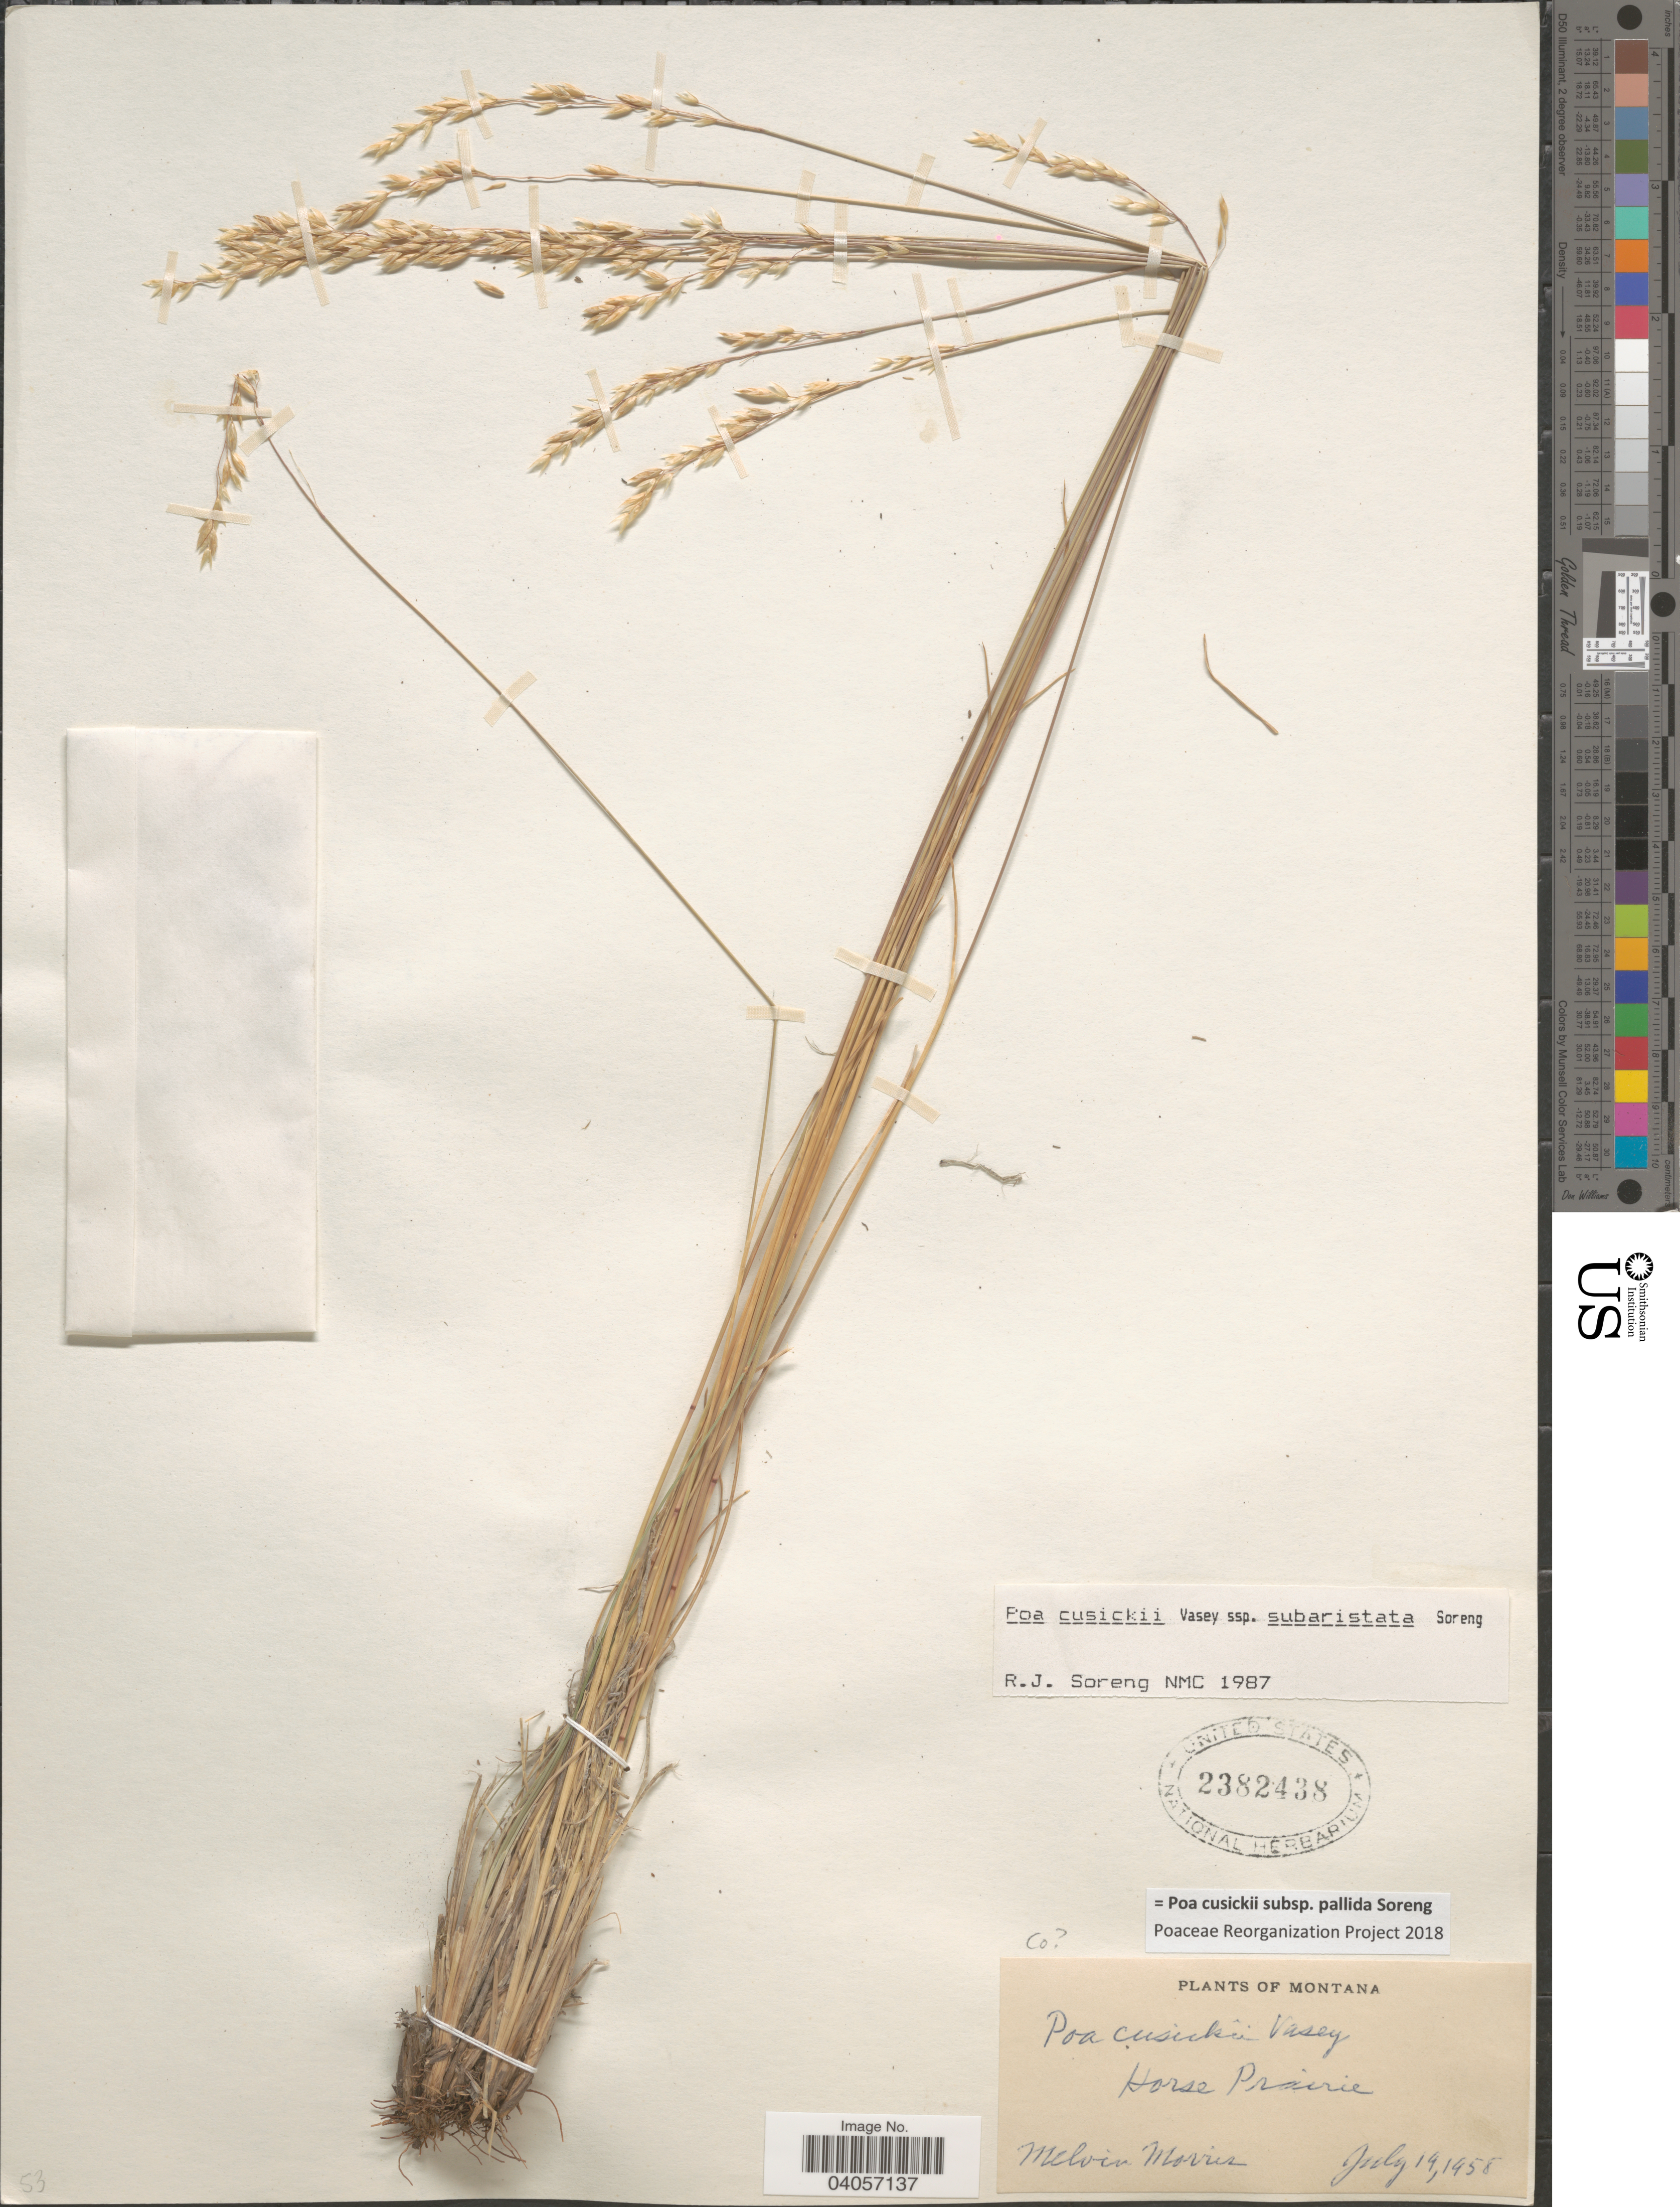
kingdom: Plantae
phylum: Tracheophyta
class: Liliopsida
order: Poales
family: Poaceae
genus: Poa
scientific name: Poa cusickii subsp. pallida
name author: Soreng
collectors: M. E. Morris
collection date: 1958-07-19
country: United States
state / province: Montana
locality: Horse Prairie. Co [unsure placement].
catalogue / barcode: US 2382438